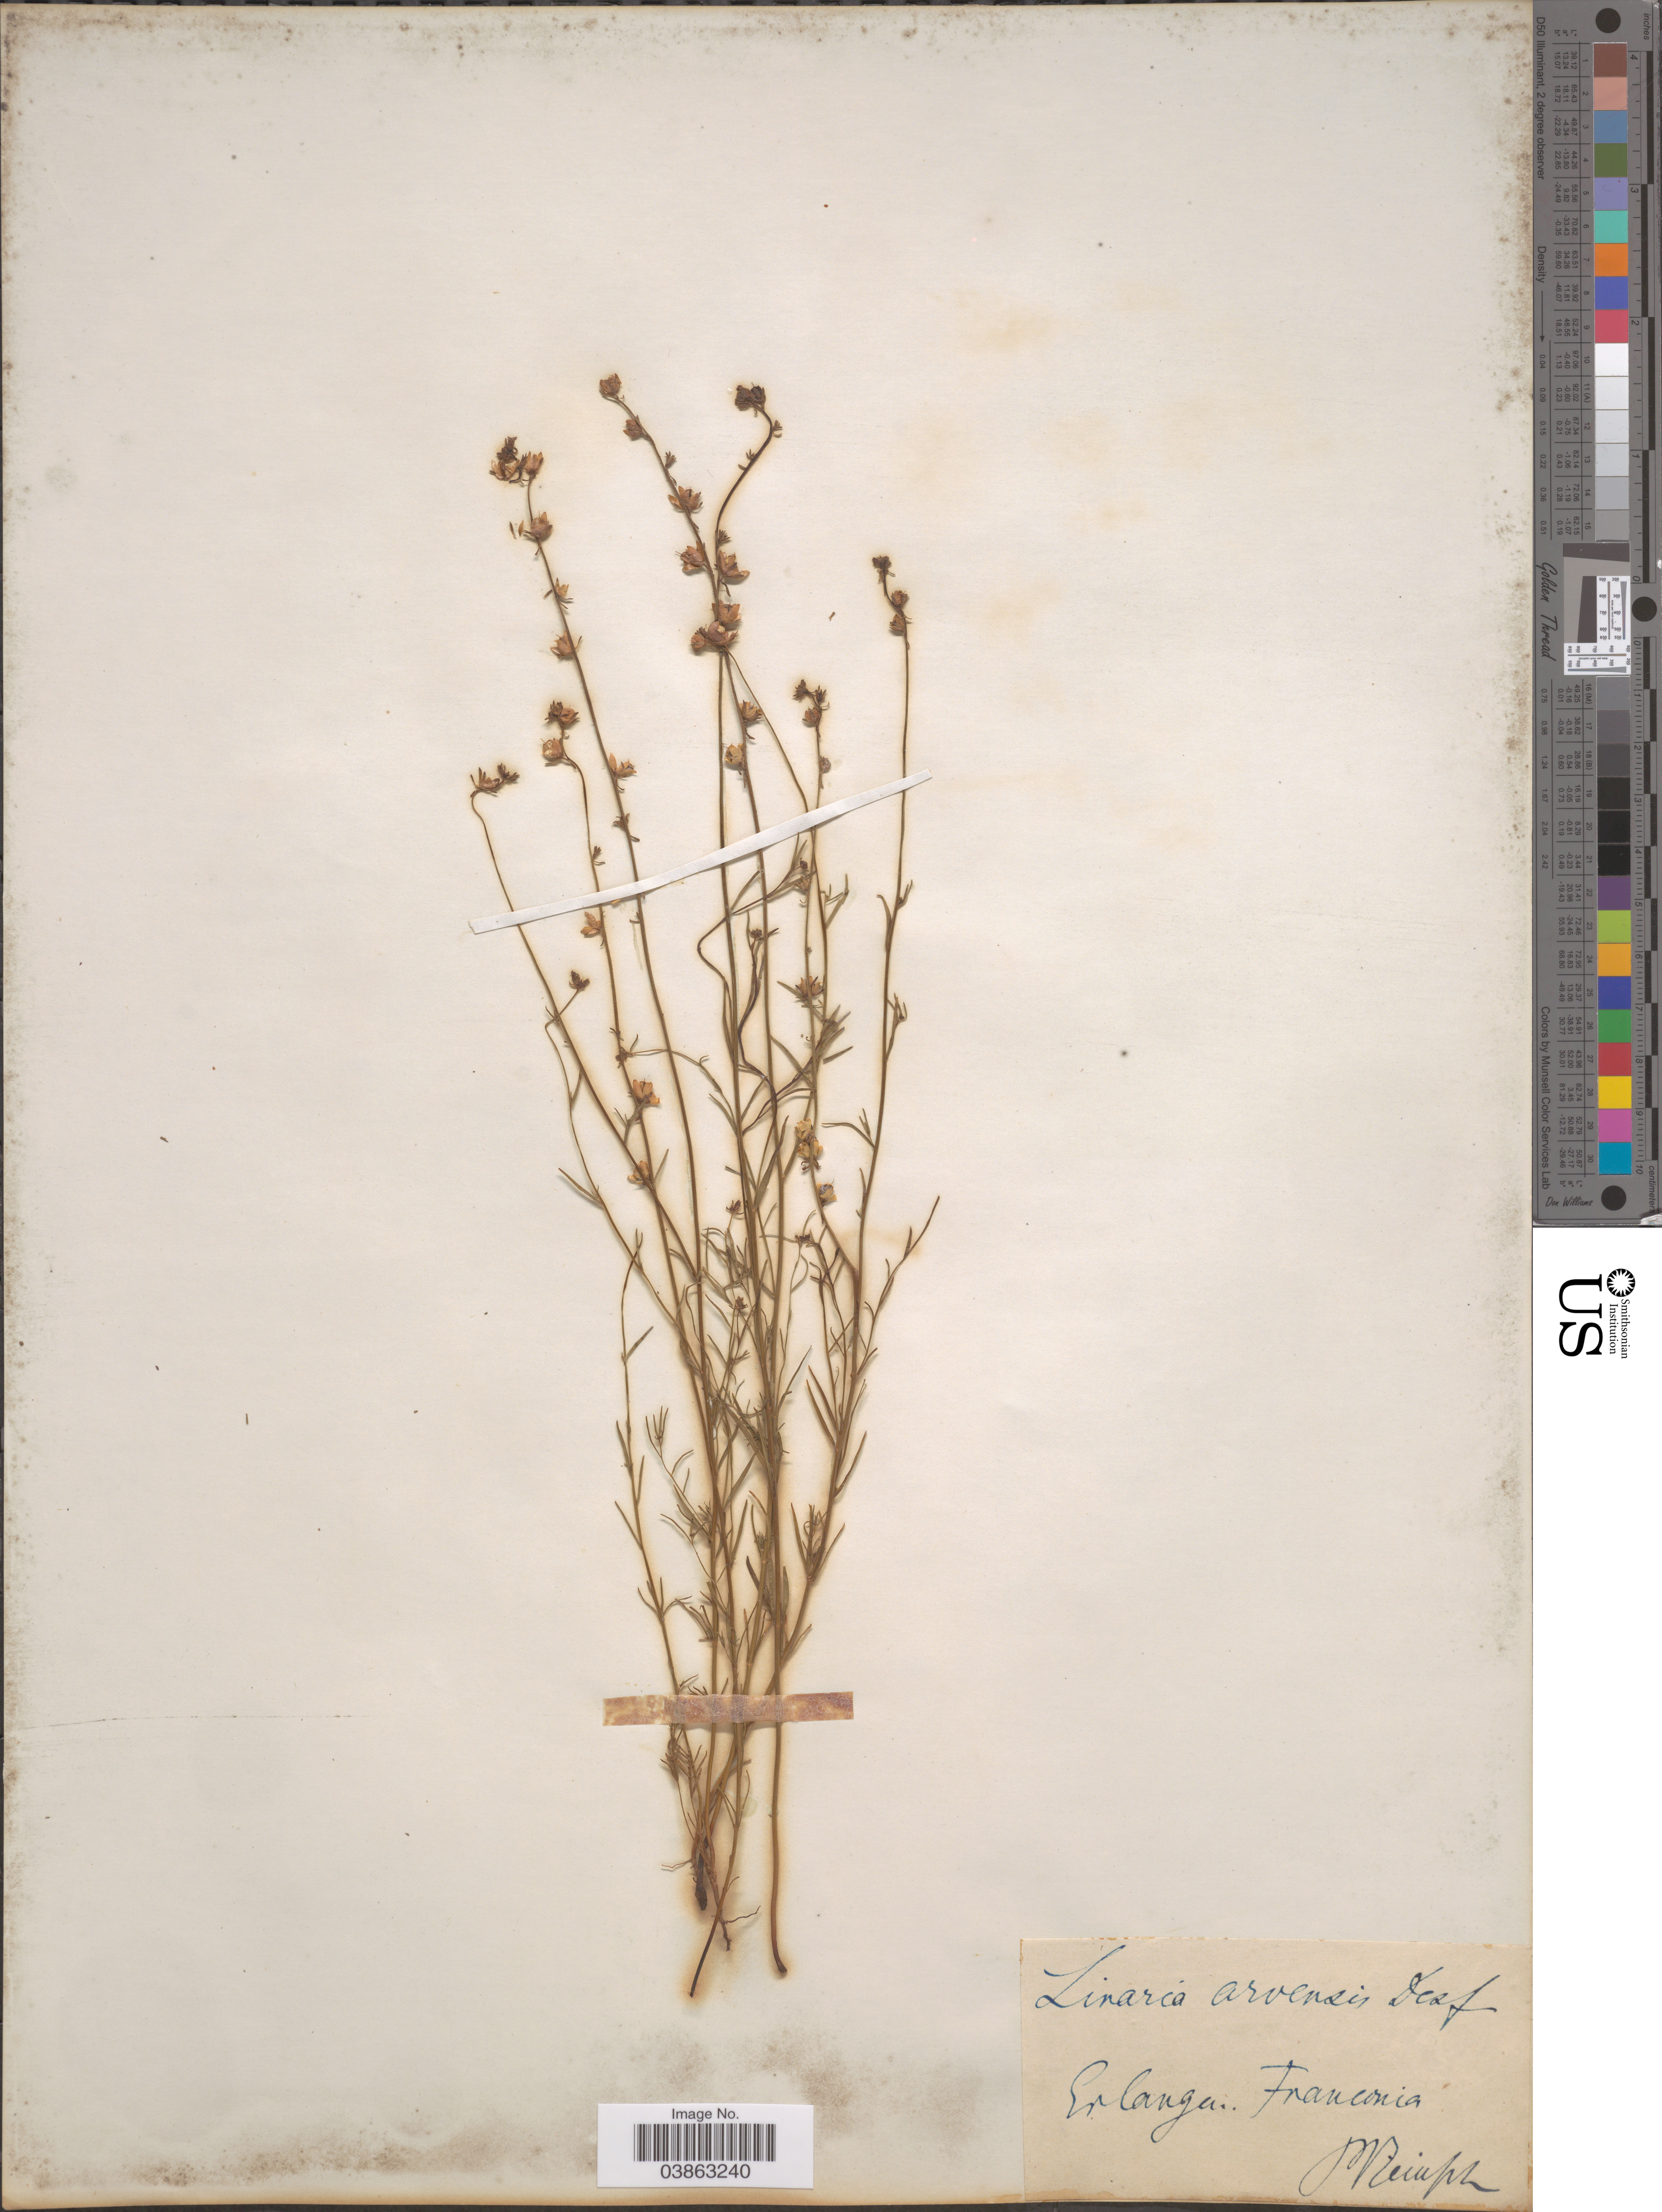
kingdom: Plantae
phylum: Tracheophyta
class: Magnoliopsida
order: Lamiales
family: Plantaginaceae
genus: Linaria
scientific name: Linaria arvensis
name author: (L.) Desf.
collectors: M. Reinph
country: Germany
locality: Erlangen. Franconia.